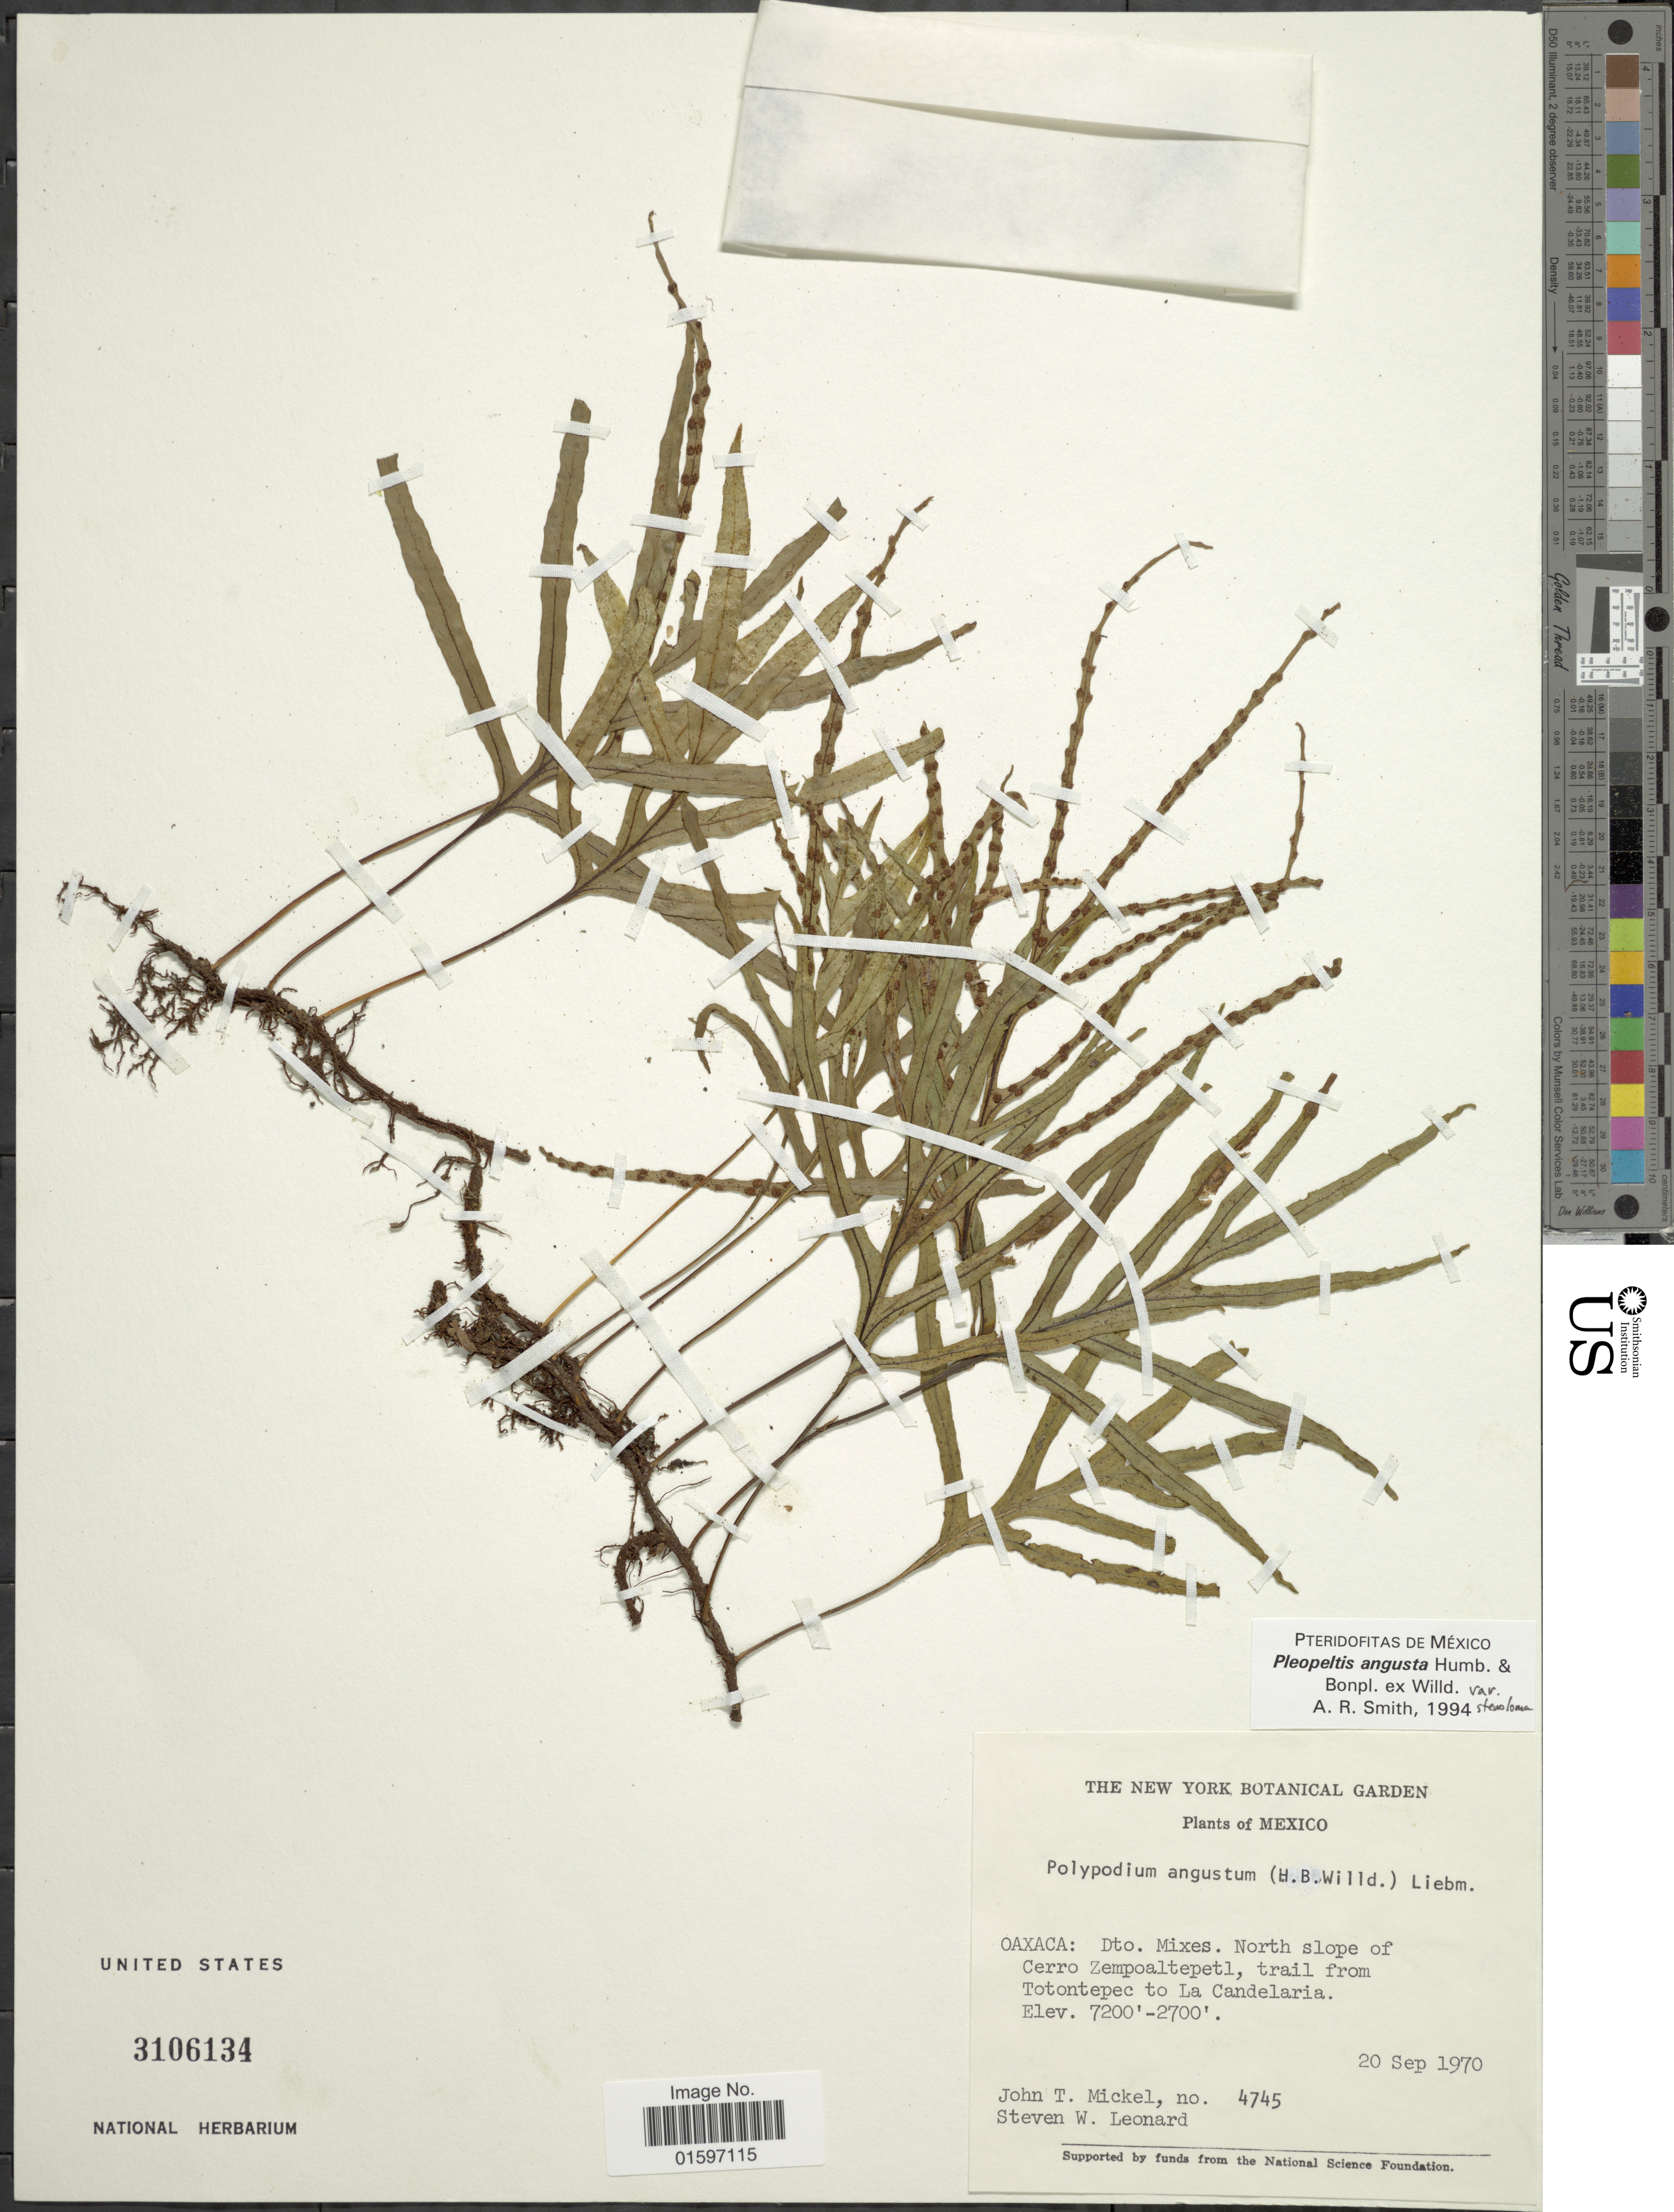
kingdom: Plantae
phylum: Tracheophyta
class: Polypodiopsida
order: Polypodiales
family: Polypodiaceae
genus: Pleopeltis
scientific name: Pleopeltis angusta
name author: Humb. & Bonap. ex Willd.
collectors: J. T. Mickel & S. W. Leonard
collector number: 4745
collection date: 1970-09-20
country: Mexico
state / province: Oaxaca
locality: Mexico, Dto. Mixes, north slope of Cerro Zempoaltepetl, trail from Totontepec to La Candelaria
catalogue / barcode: US 3106134